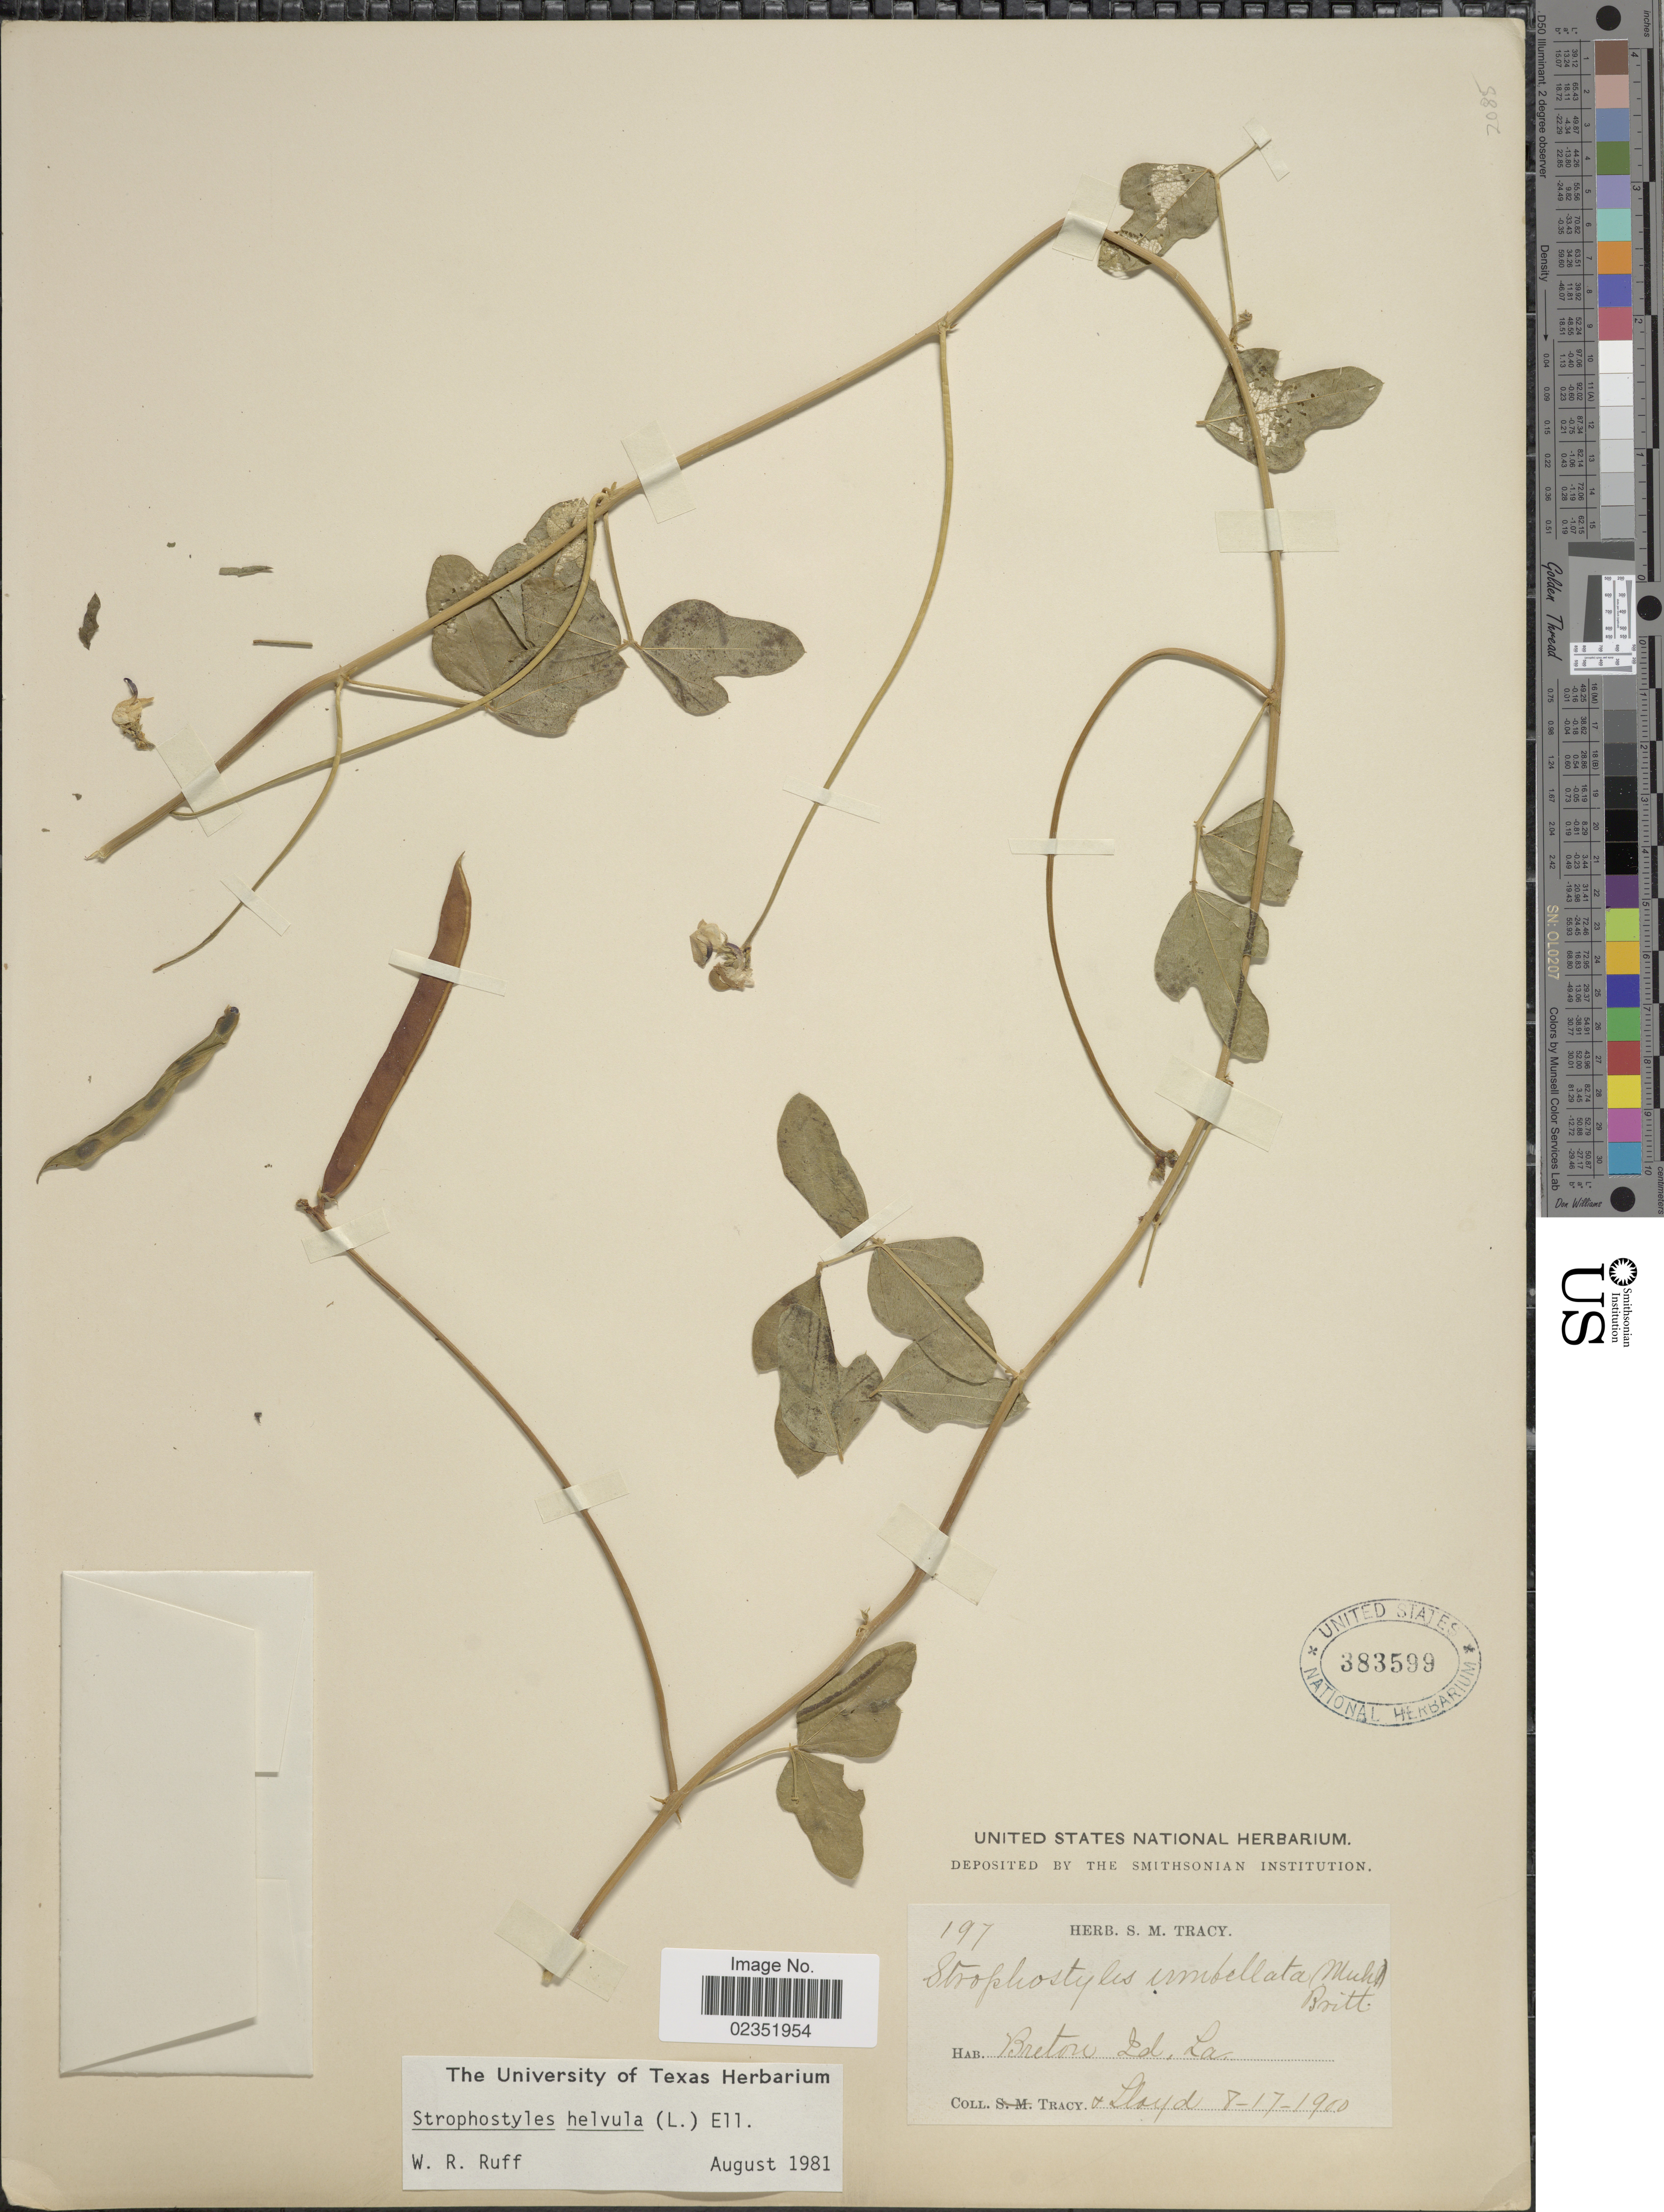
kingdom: Plantae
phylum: Tracheophyta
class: Magnoliopsida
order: Fabales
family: Fabaceae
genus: Strophostyles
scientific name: Strophostyles helvola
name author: (L.) Elliott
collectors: -. Tracy & -- Lloyd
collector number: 197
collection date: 1900-08-17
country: United States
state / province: Louisiana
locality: Breton Id.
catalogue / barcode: US 383599